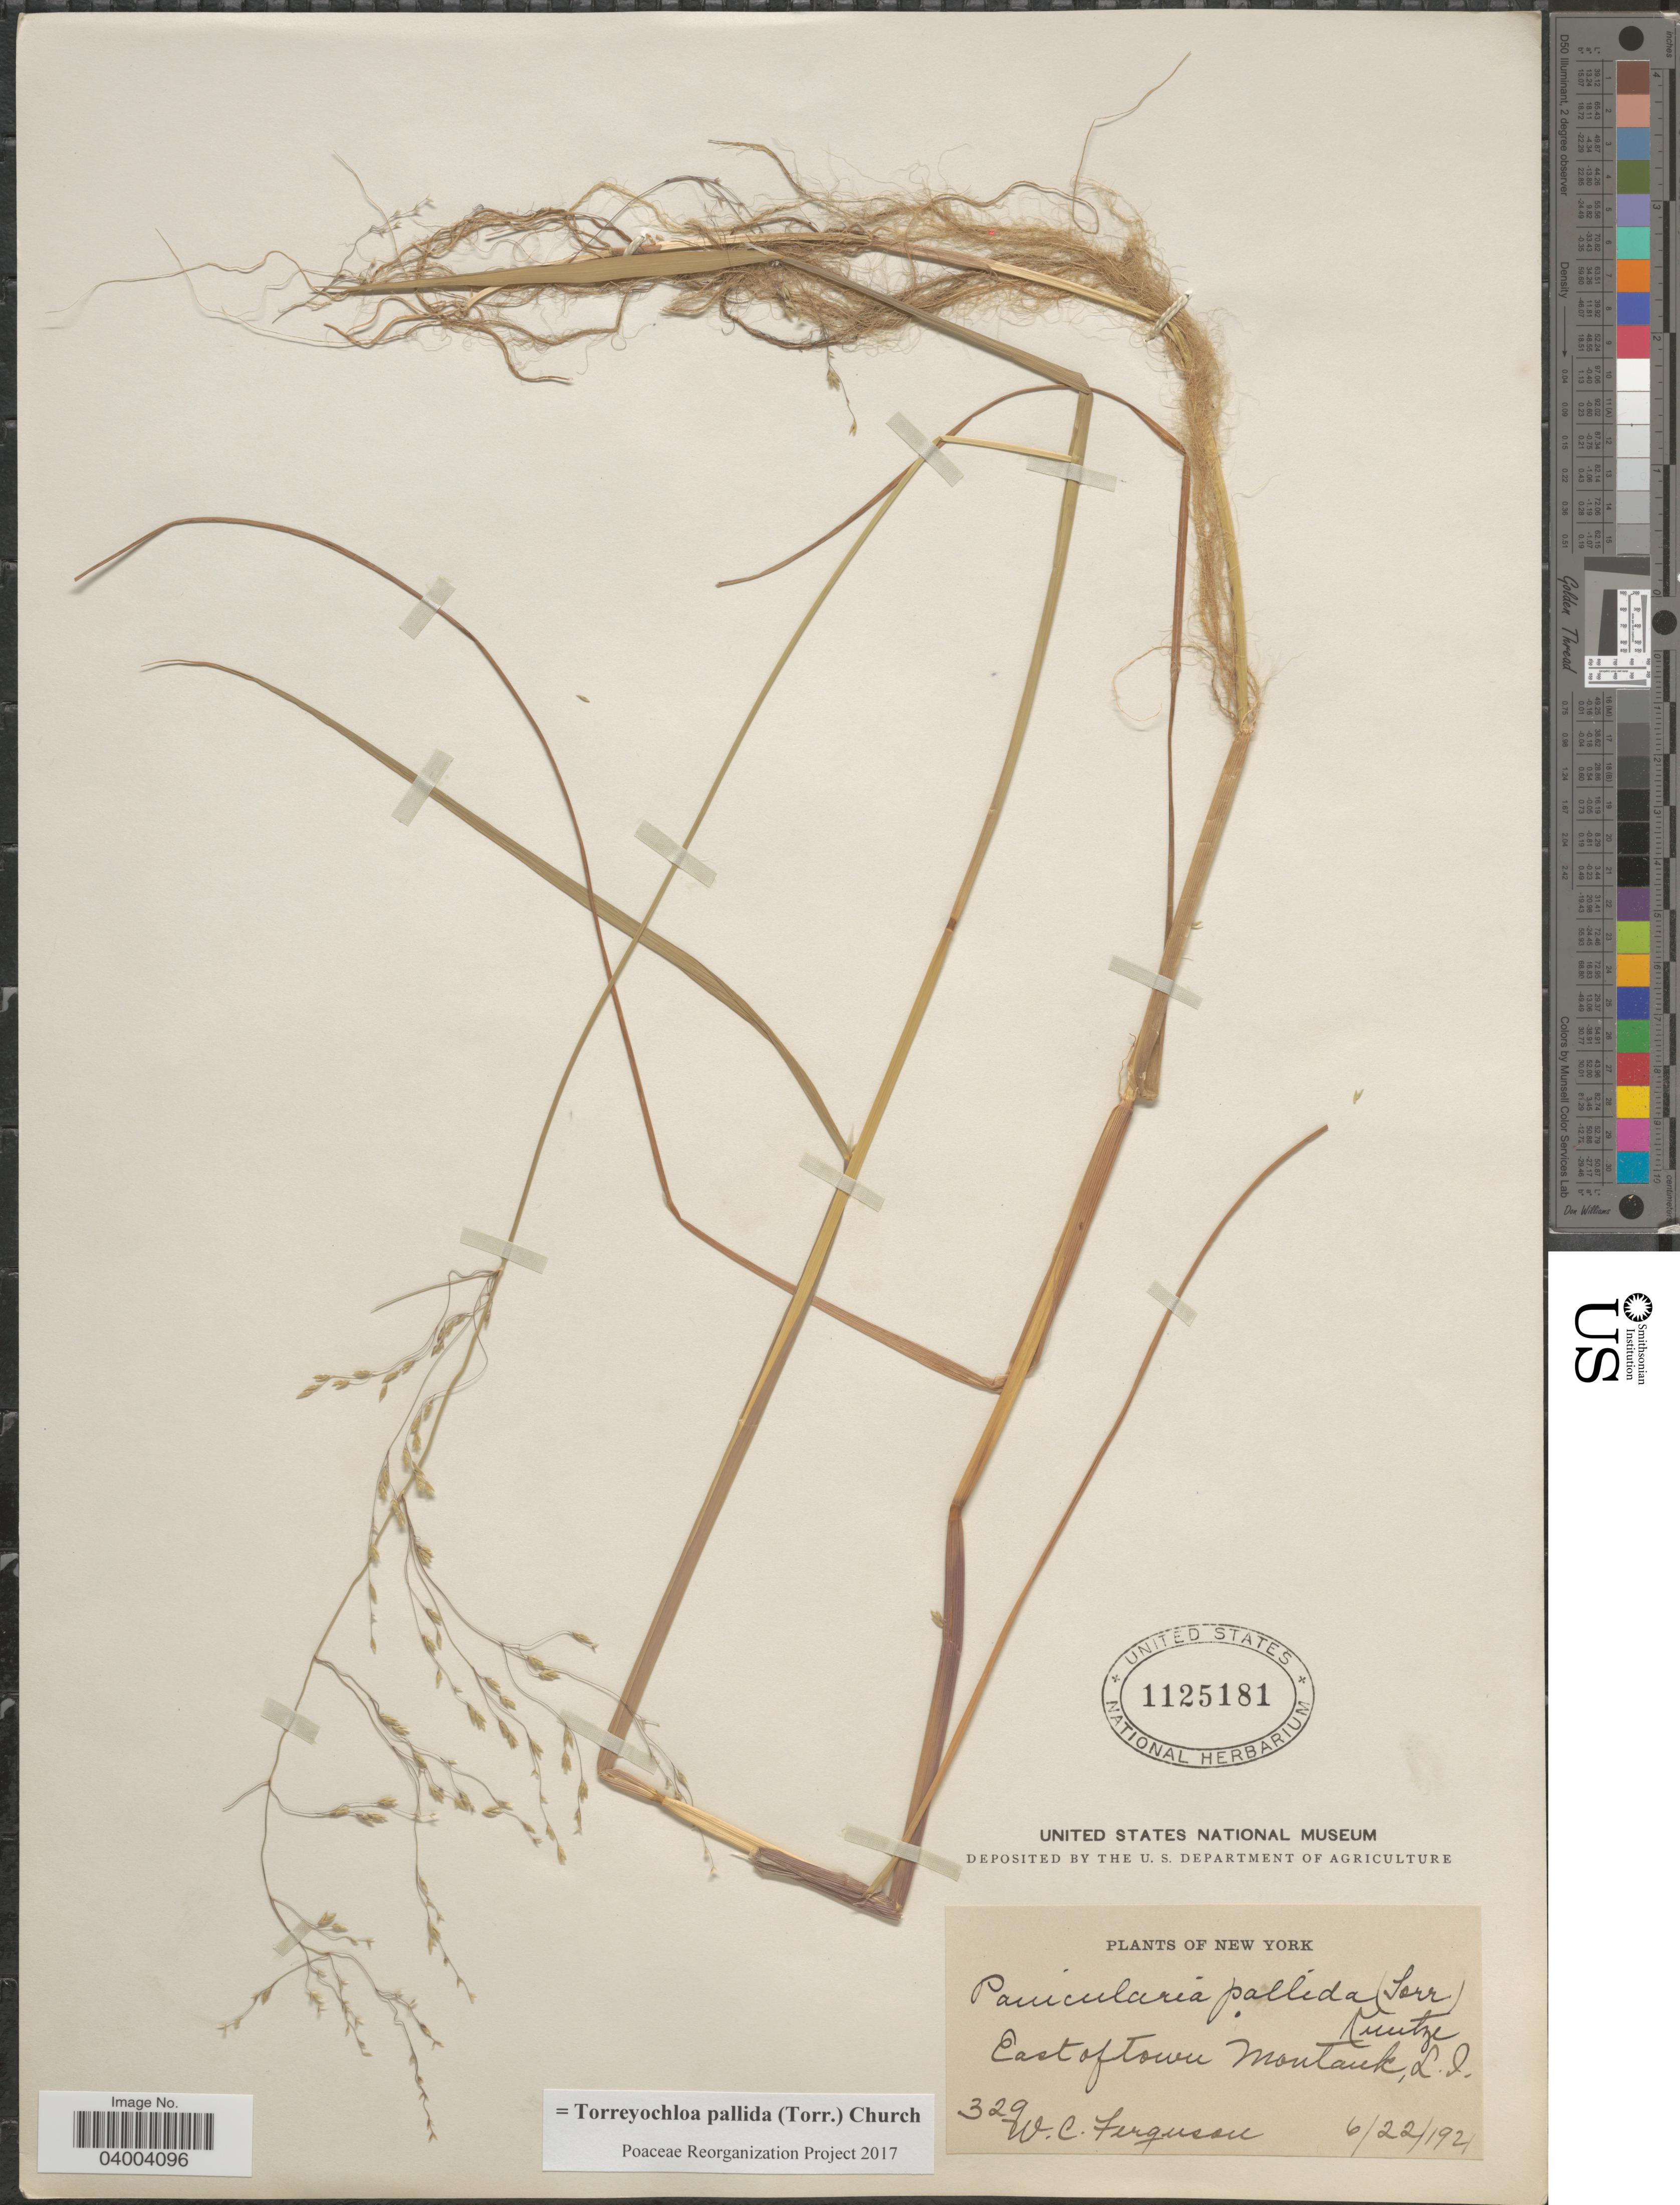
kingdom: Plantae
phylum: Tracheophyta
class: Liliopsida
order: Poales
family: Poaceae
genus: Torreyochloa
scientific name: Torreyochloa pallida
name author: (Torr.) G.L. Church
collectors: W. Ferguson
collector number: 329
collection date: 1921-06-22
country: United States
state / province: New York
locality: East of town Montauk, L.I.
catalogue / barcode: US 1125181